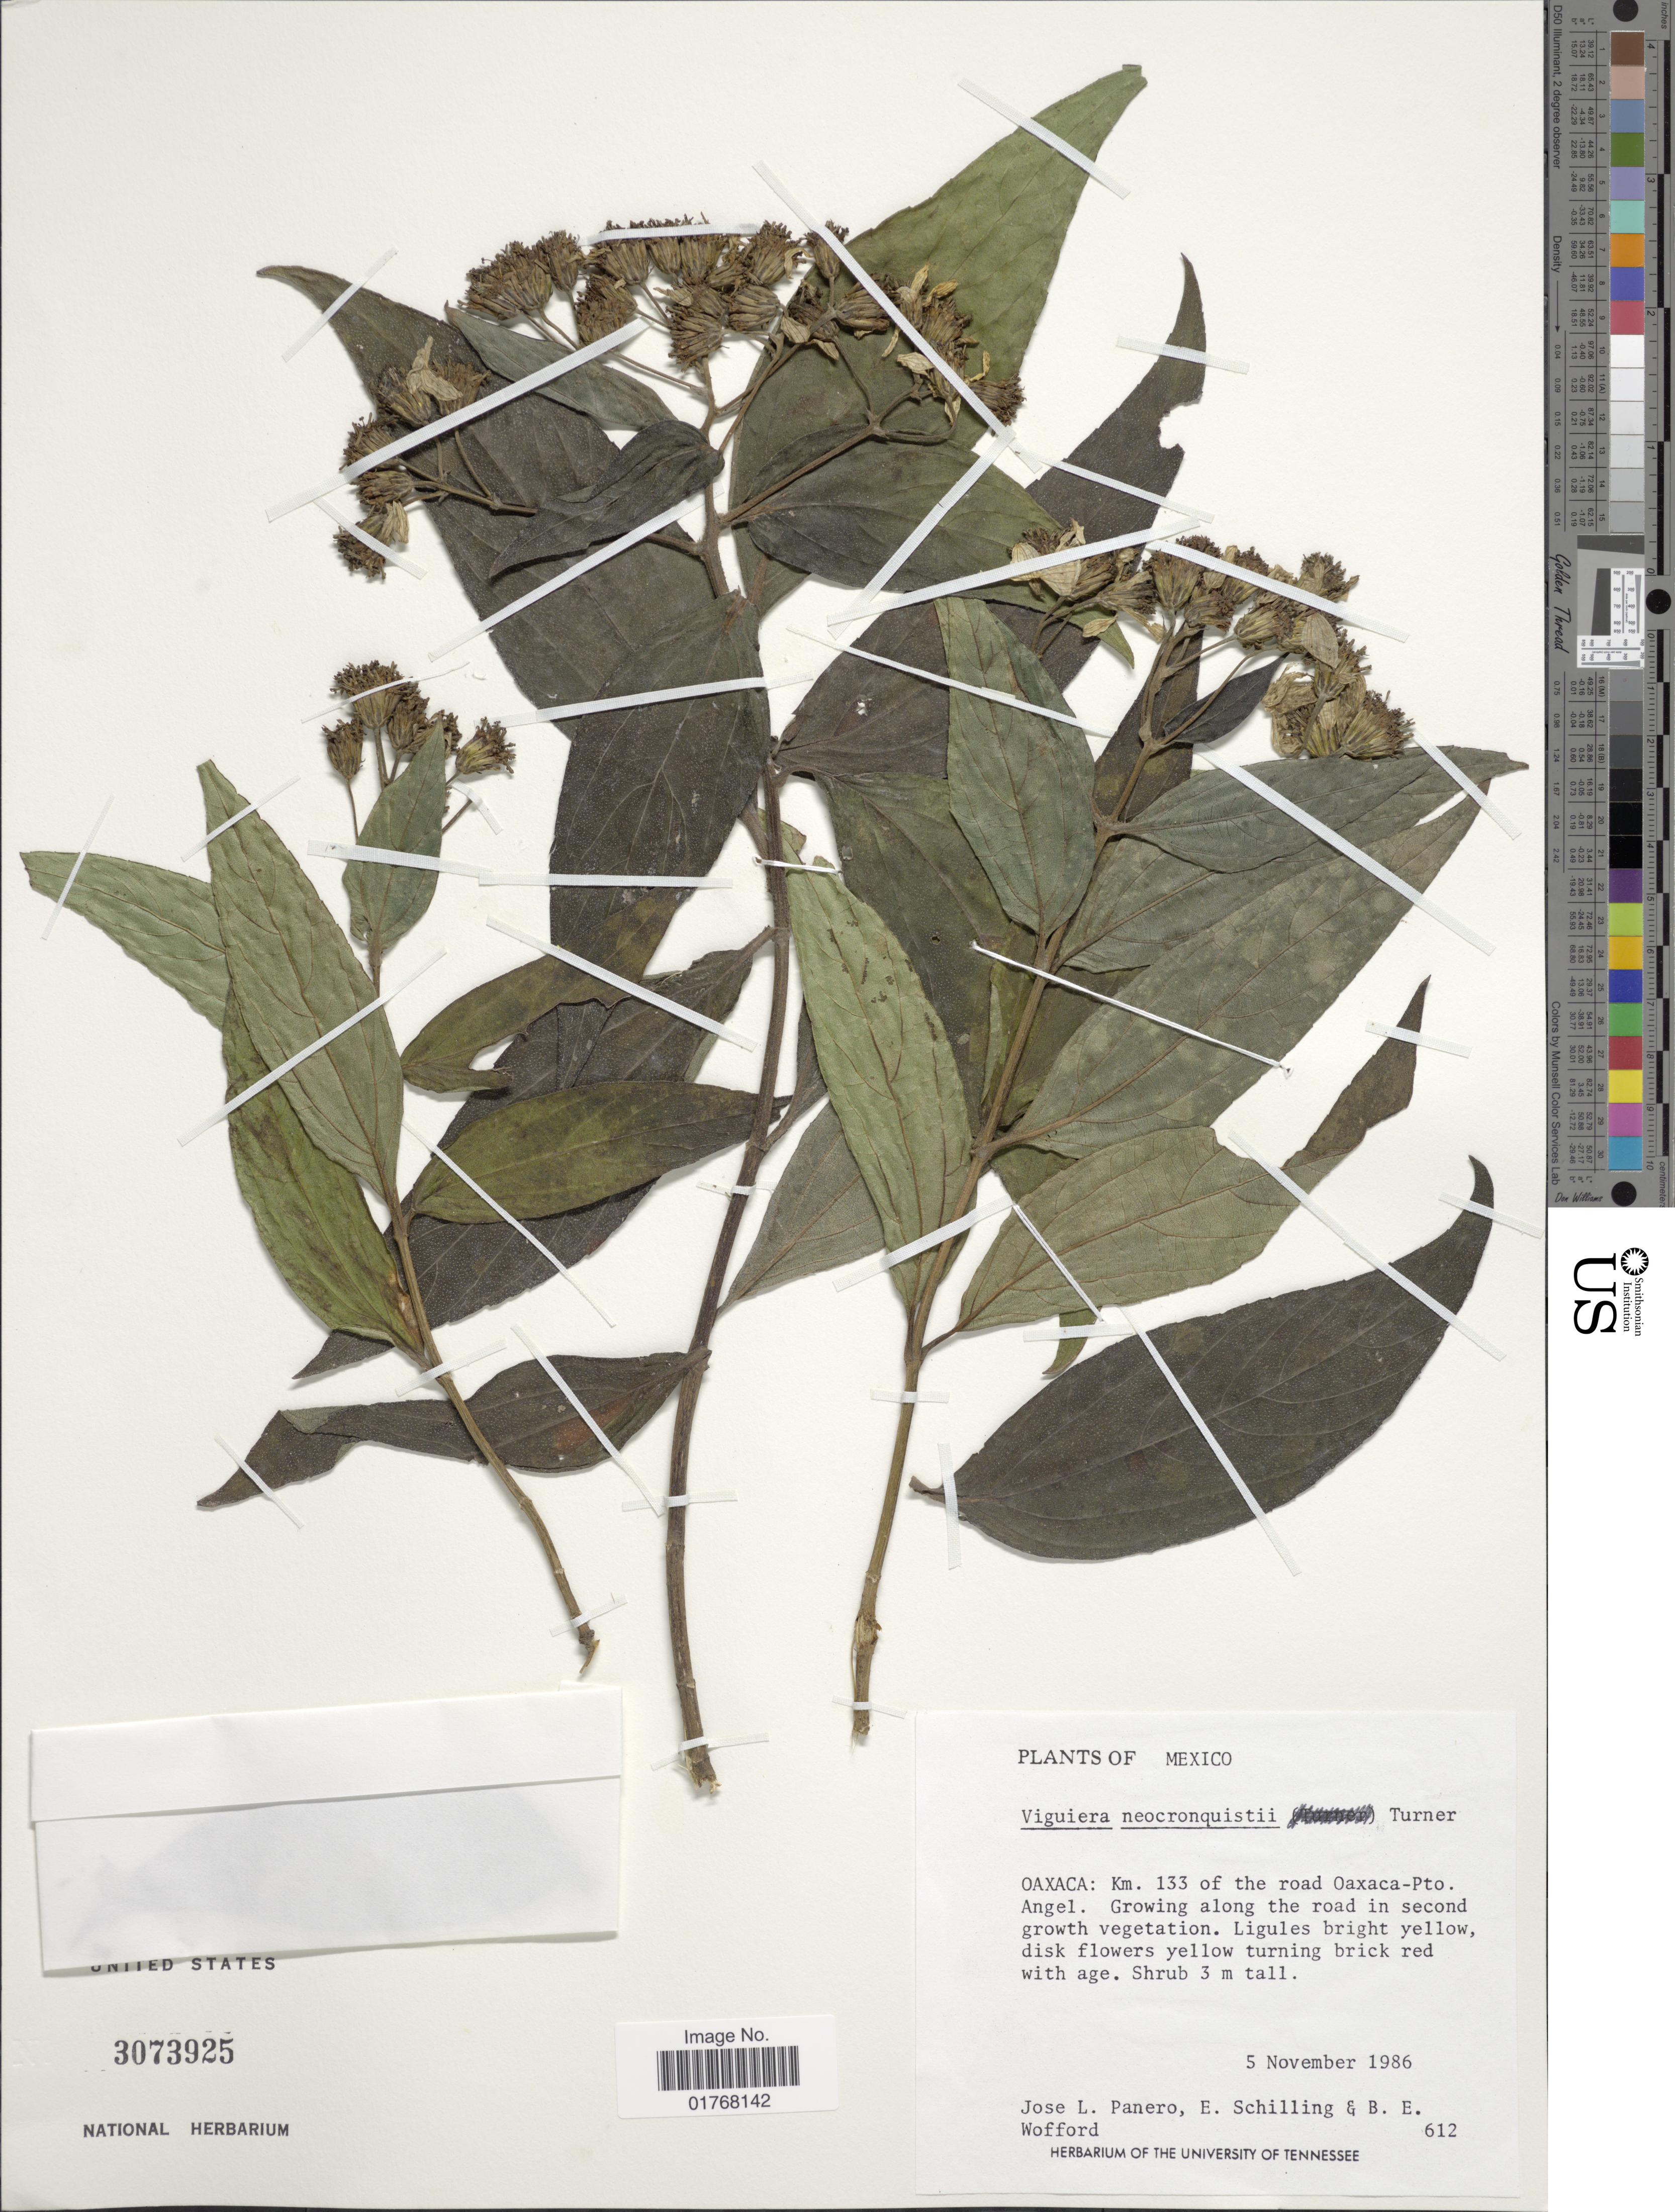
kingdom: Plantae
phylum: Tracheophyta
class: Magnoliopsida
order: Asterales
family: Asteraceae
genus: Viguiera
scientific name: Viguiera neocronquistii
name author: B.L. Turner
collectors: J. L. Panero, E. E. Schilling & B. Wofford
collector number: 612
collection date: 1986-11-05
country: Mexico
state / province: Oaxaca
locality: Km. 133 of the road Oaxaca-Pto Angel. Growing along the road in second growth vegetation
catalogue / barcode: US 3073925